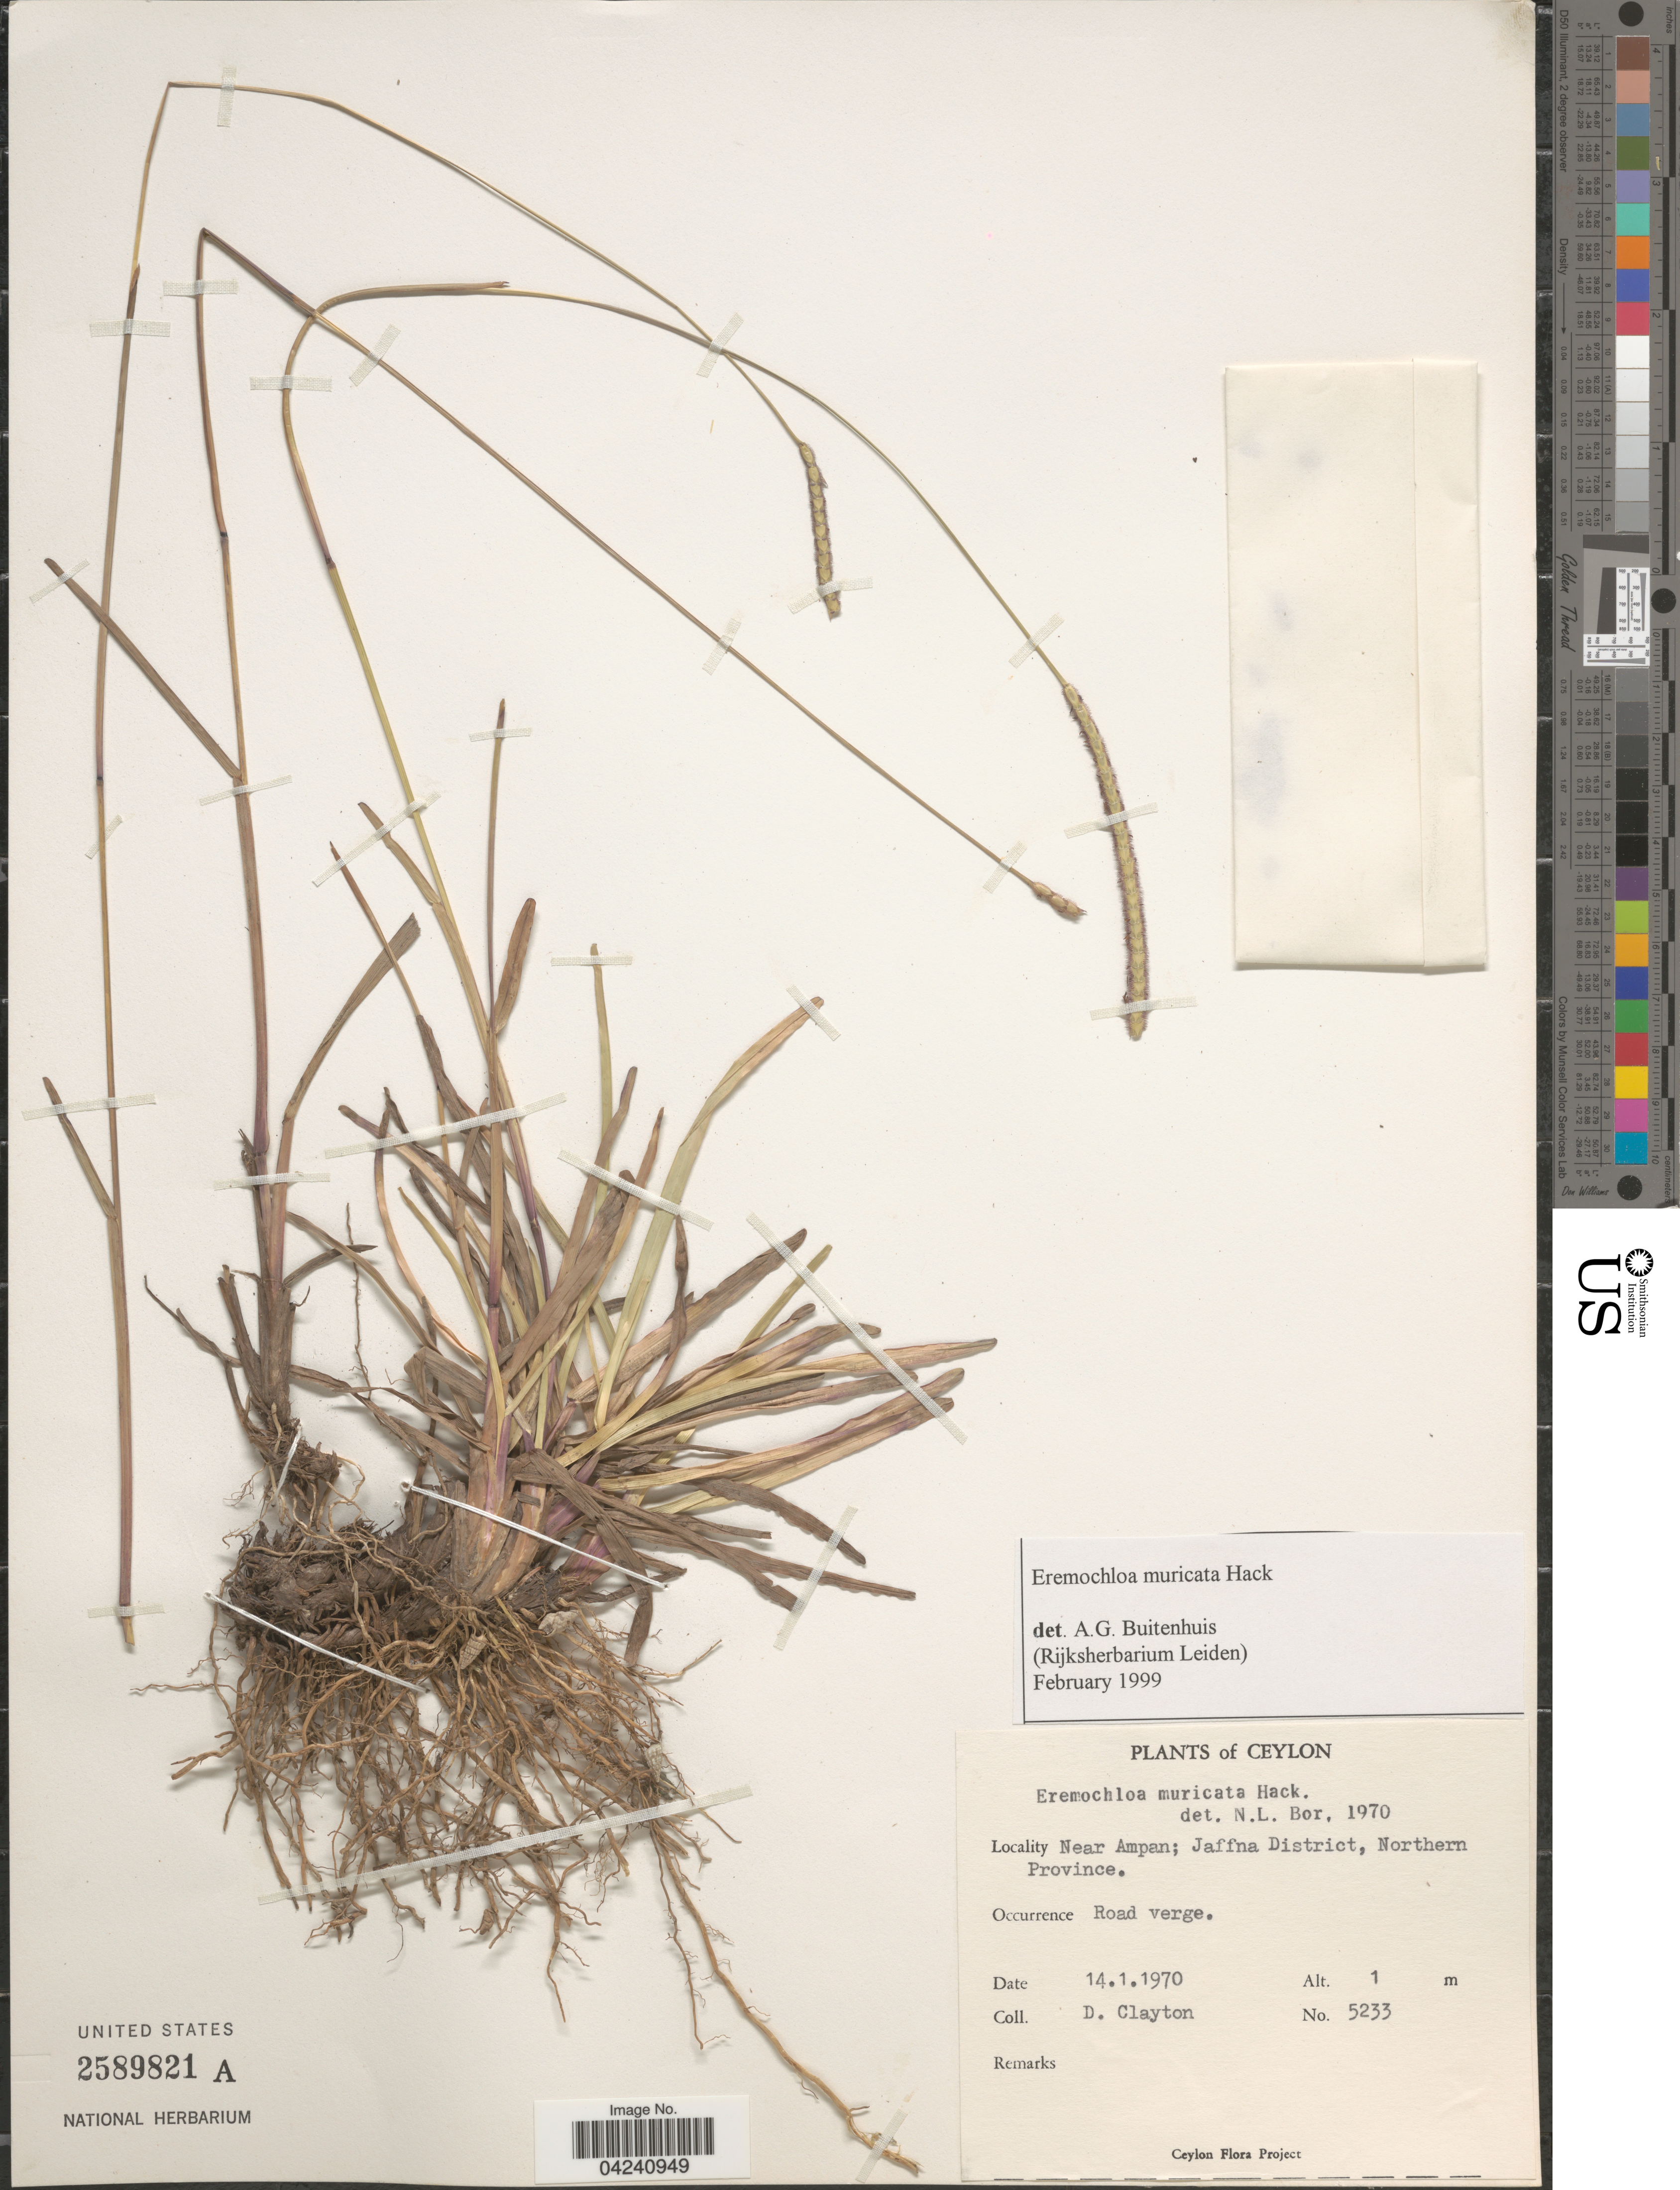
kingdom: Plantae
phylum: Tracheophyta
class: Liliopsida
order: Poales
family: Poaceae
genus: Eremochloa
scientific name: Eremochloa muricata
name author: (Retz.) Hack.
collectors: D. Clayton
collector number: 5233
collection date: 1970-01-14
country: Sri Lanka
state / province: Northern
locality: Ceylon. Near Ampan; Jaffna District, Northern Province.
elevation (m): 1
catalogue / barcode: US 2589821A